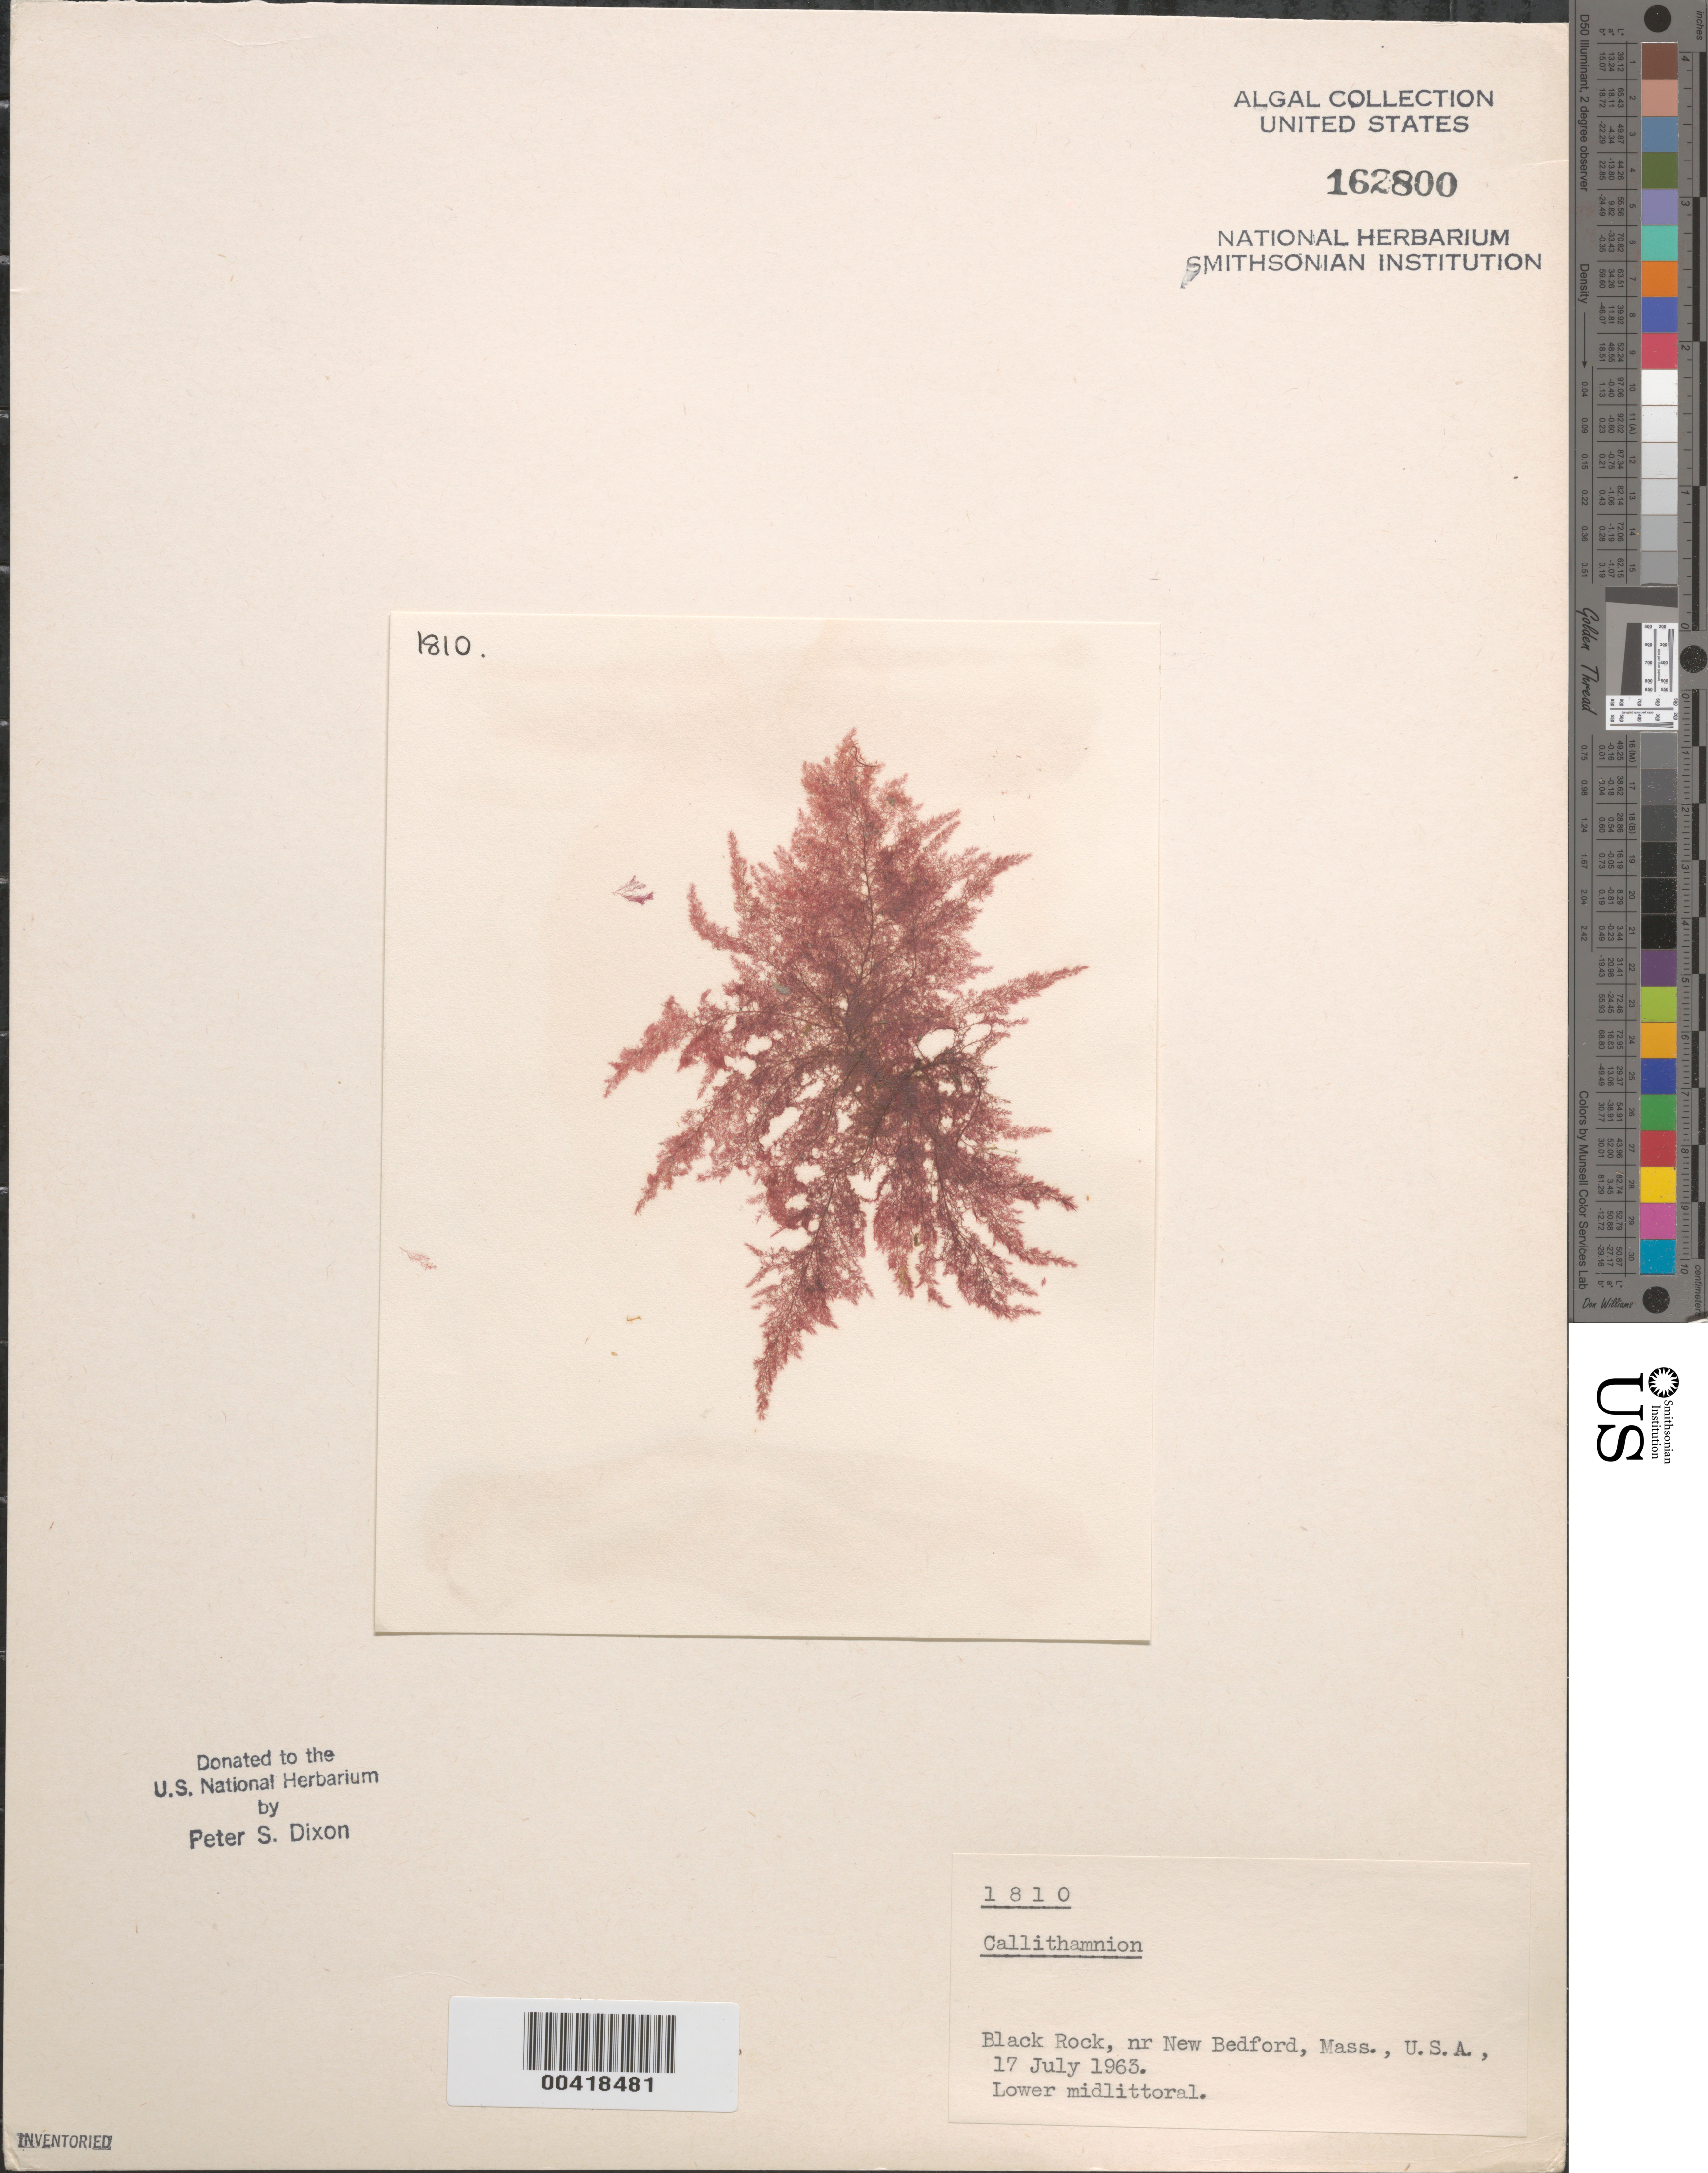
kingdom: Plantae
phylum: Rhodophyta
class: Florideophyceae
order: Ceramiales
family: Callithamniaceae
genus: Callithamnion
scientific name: Callithamnion sp.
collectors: P. S. Dixon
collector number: PSD 1810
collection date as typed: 17 Jul 1963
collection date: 1963-07-17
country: United States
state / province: Massachusetts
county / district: Bristol County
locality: Black Rock, near New Bedford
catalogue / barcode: US 162800